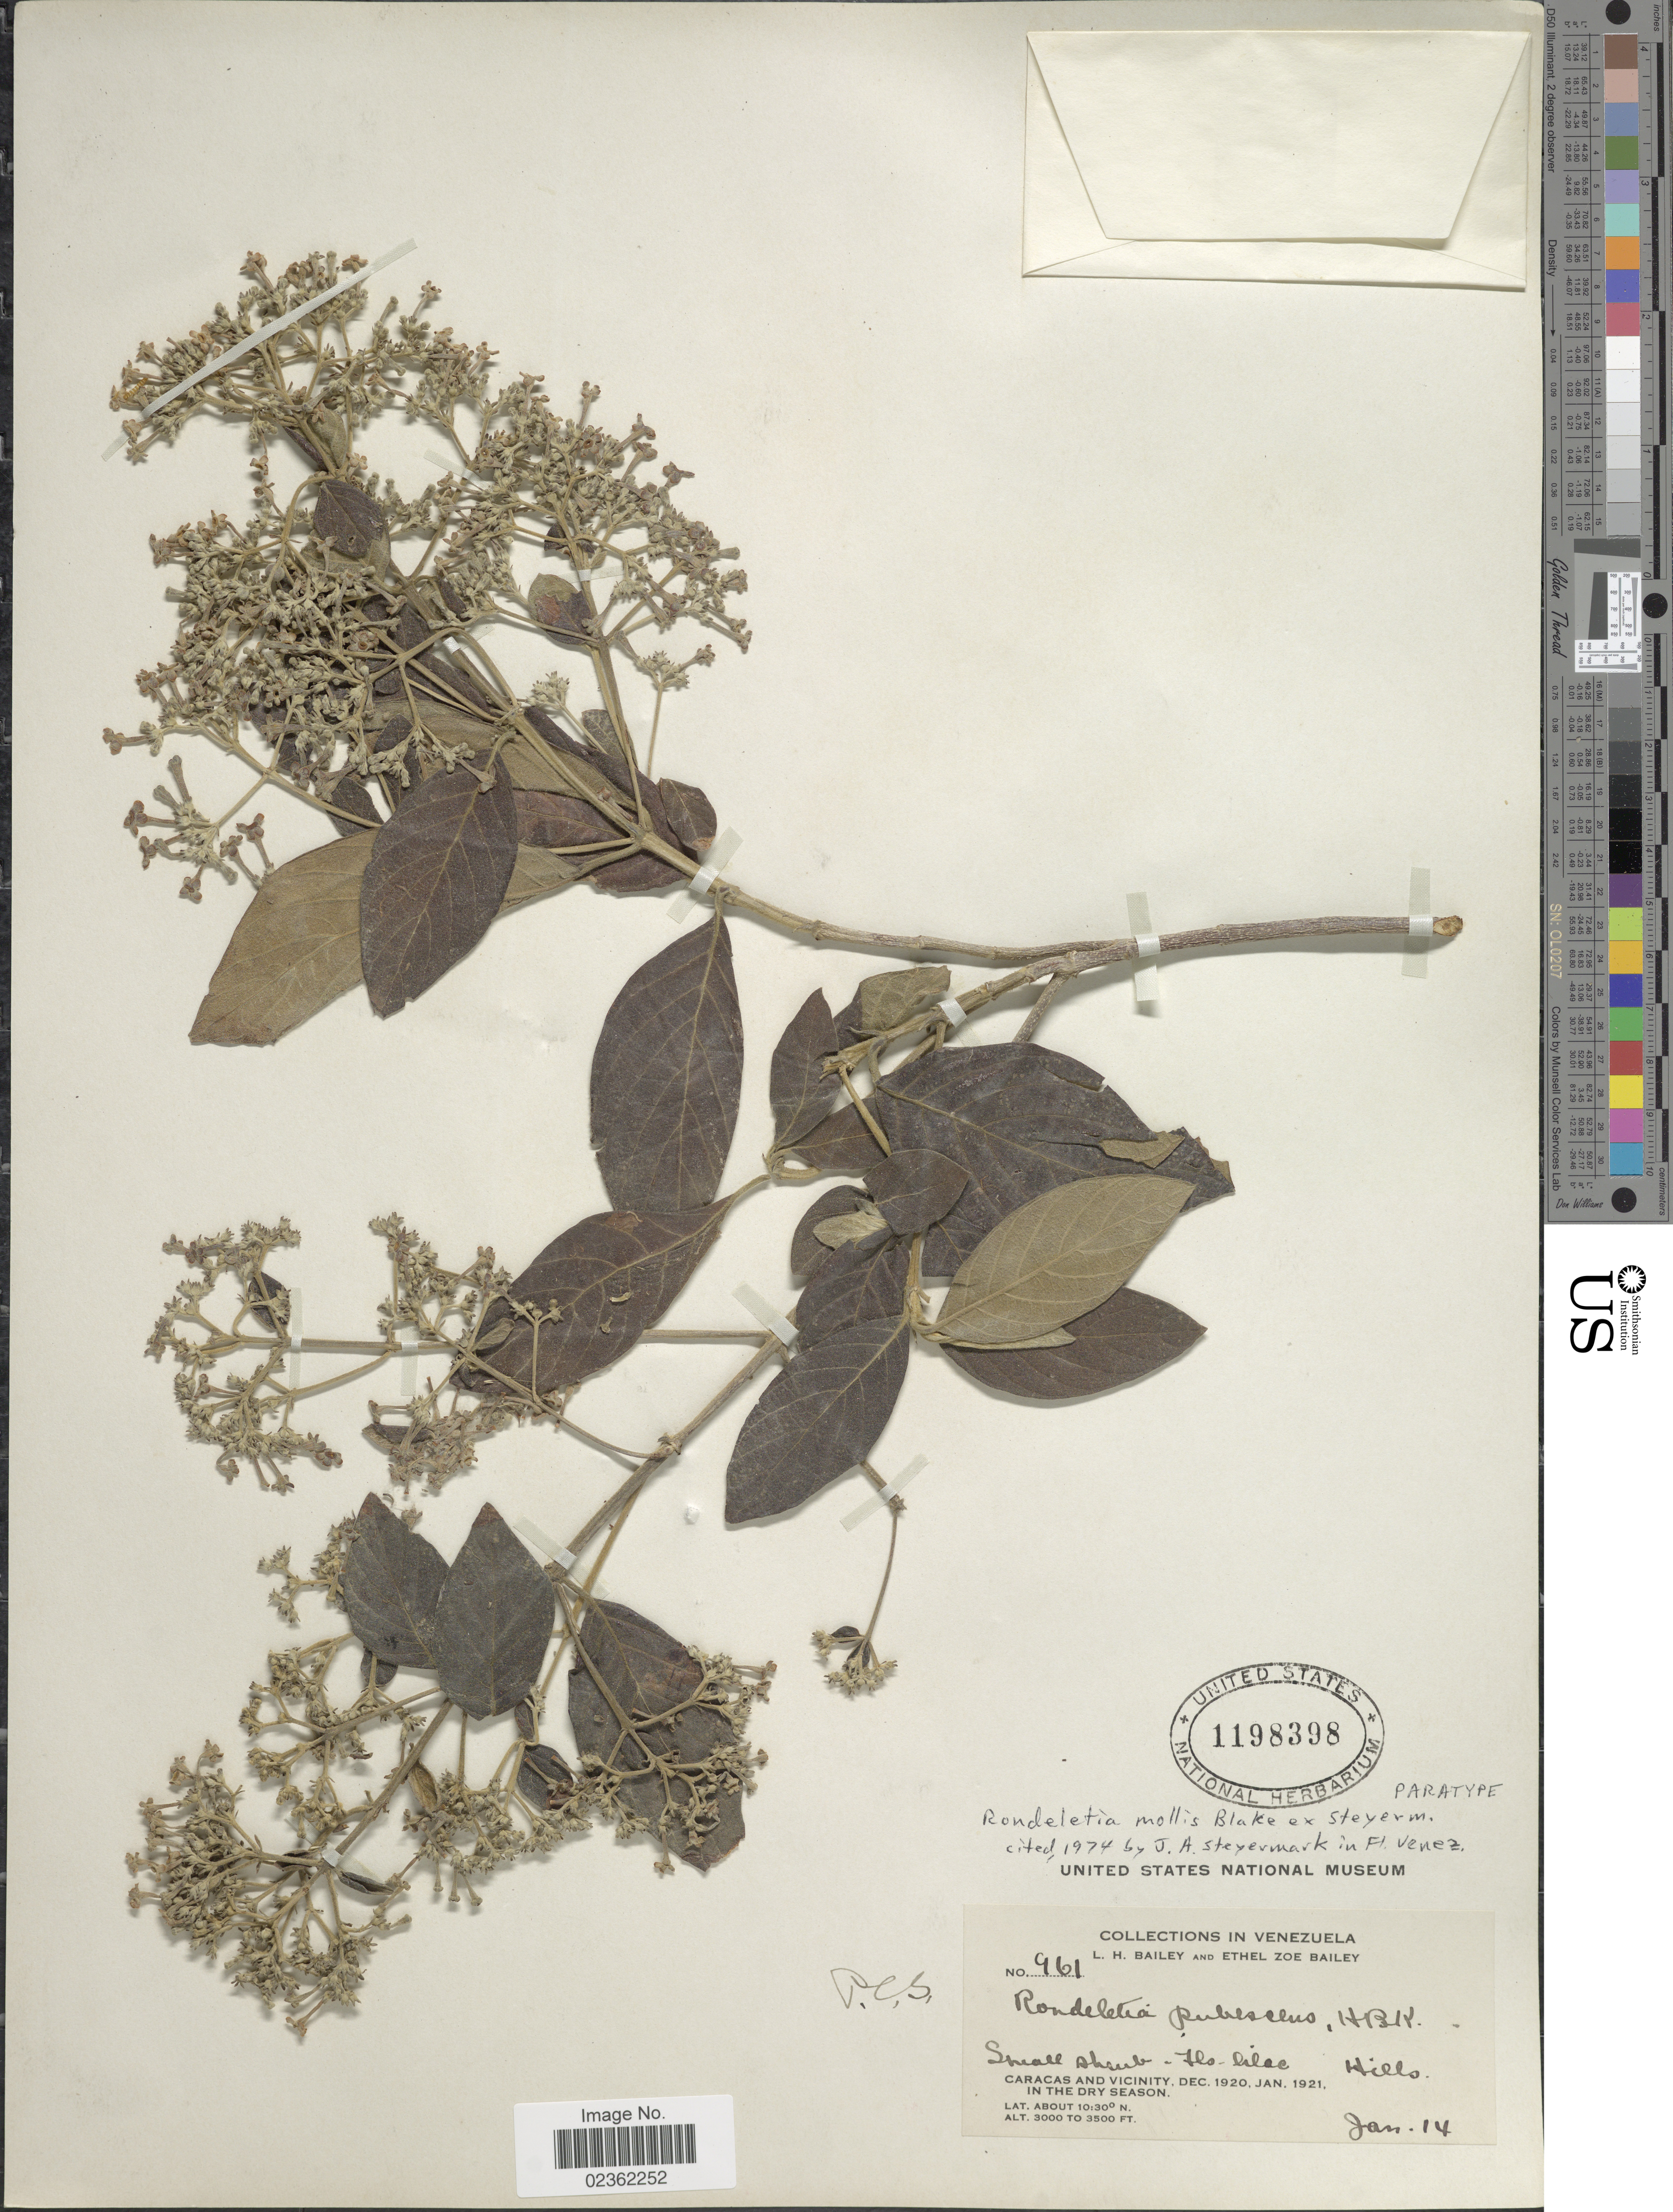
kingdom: Plantae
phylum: Tracheophyta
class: Magnoliopsida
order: Gentianales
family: Rubiaceae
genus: Rondeletia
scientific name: Rondeletia mollis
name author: S.F. Blake ex Steyerm.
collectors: L. H. Bailey & E. Z. Bailey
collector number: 961*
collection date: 1921-01-14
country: Venezuela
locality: Caracas and vicinity, Hills.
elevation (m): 914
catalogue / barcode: US 1198398